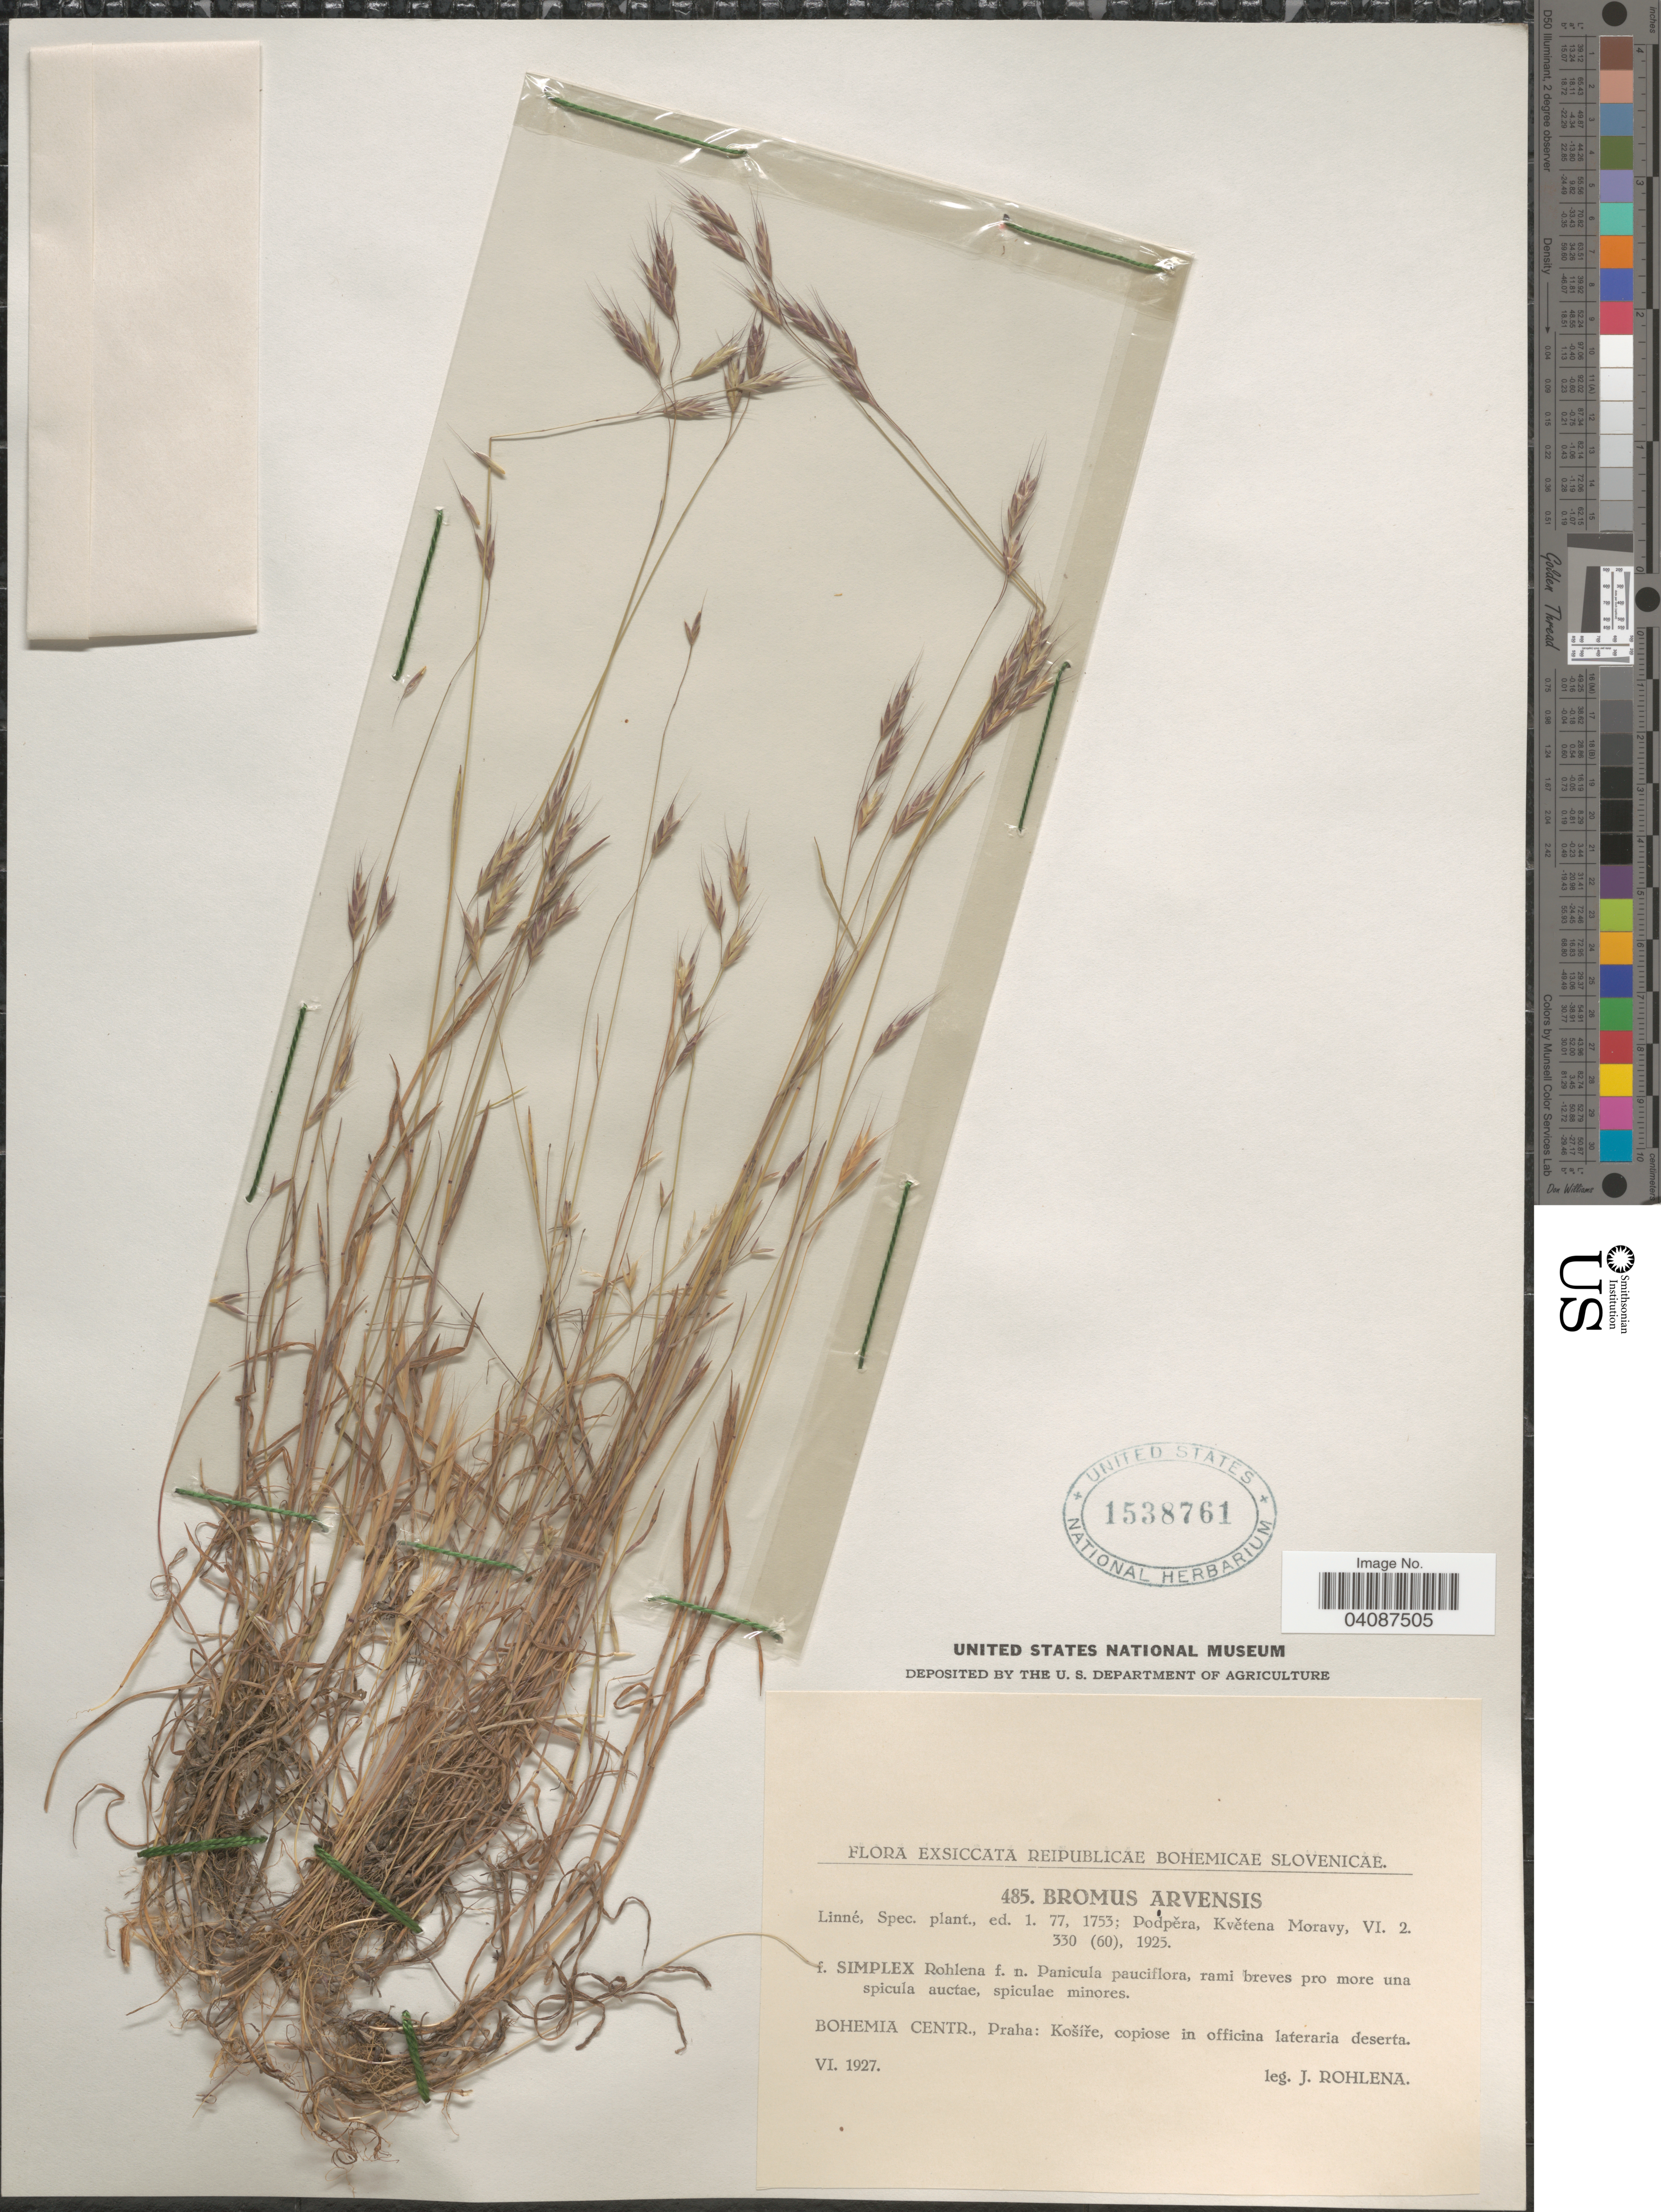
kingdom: Plantae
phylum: Tracheophyta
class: Liliopsida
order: Poales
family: Poaceae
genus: Bromus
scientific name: Bromus arvensis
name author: L.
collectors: J. Rohlena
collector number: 485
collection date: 1927-06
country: Czechia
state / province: Central Bohemian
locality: Bohemia Centr., Praha: Košíře, copiose in officina lateraria deserta.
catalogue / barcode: US 1538761